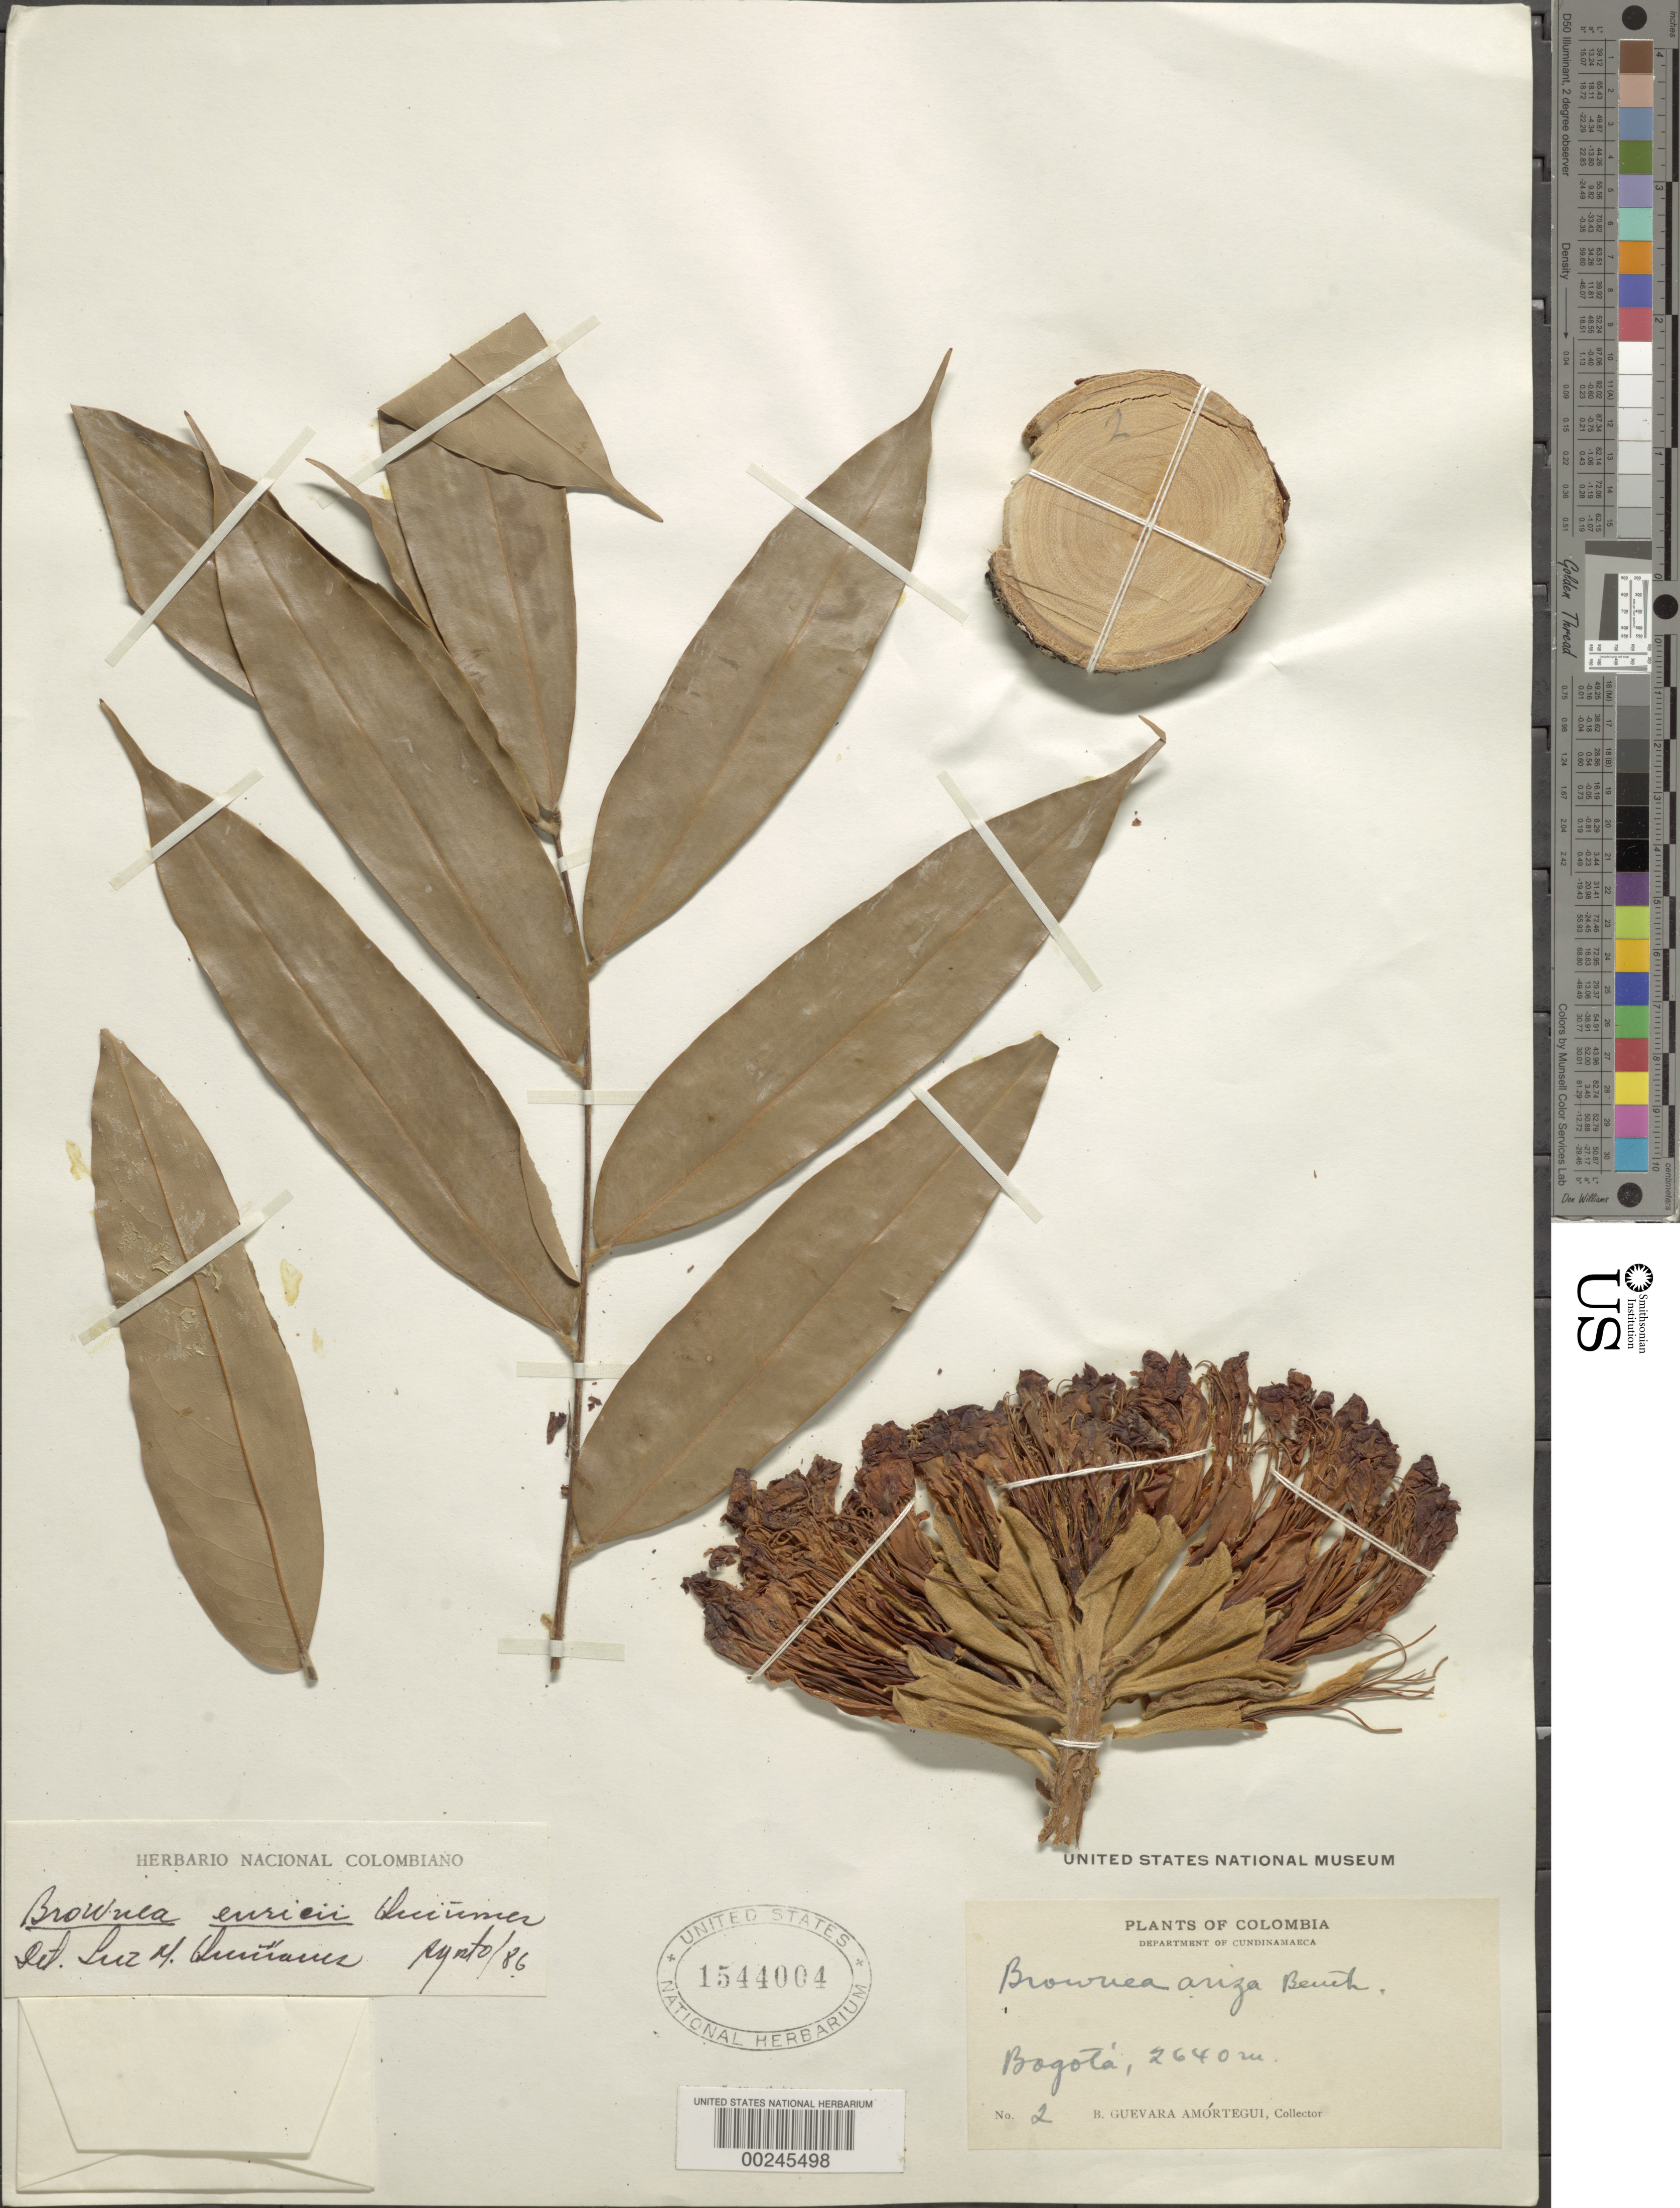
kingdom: Plantae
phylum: Tracheophyta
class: Magnoliopsida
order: Fabales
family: Fabaceae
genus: Brownea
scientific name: Brownea enricii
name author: Quiñones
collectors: B. Amortegui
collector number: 2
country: Colombia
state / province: Bogota D.C. / Cundinamarca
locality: Bogota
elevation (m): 2640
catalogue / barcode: US 1544004